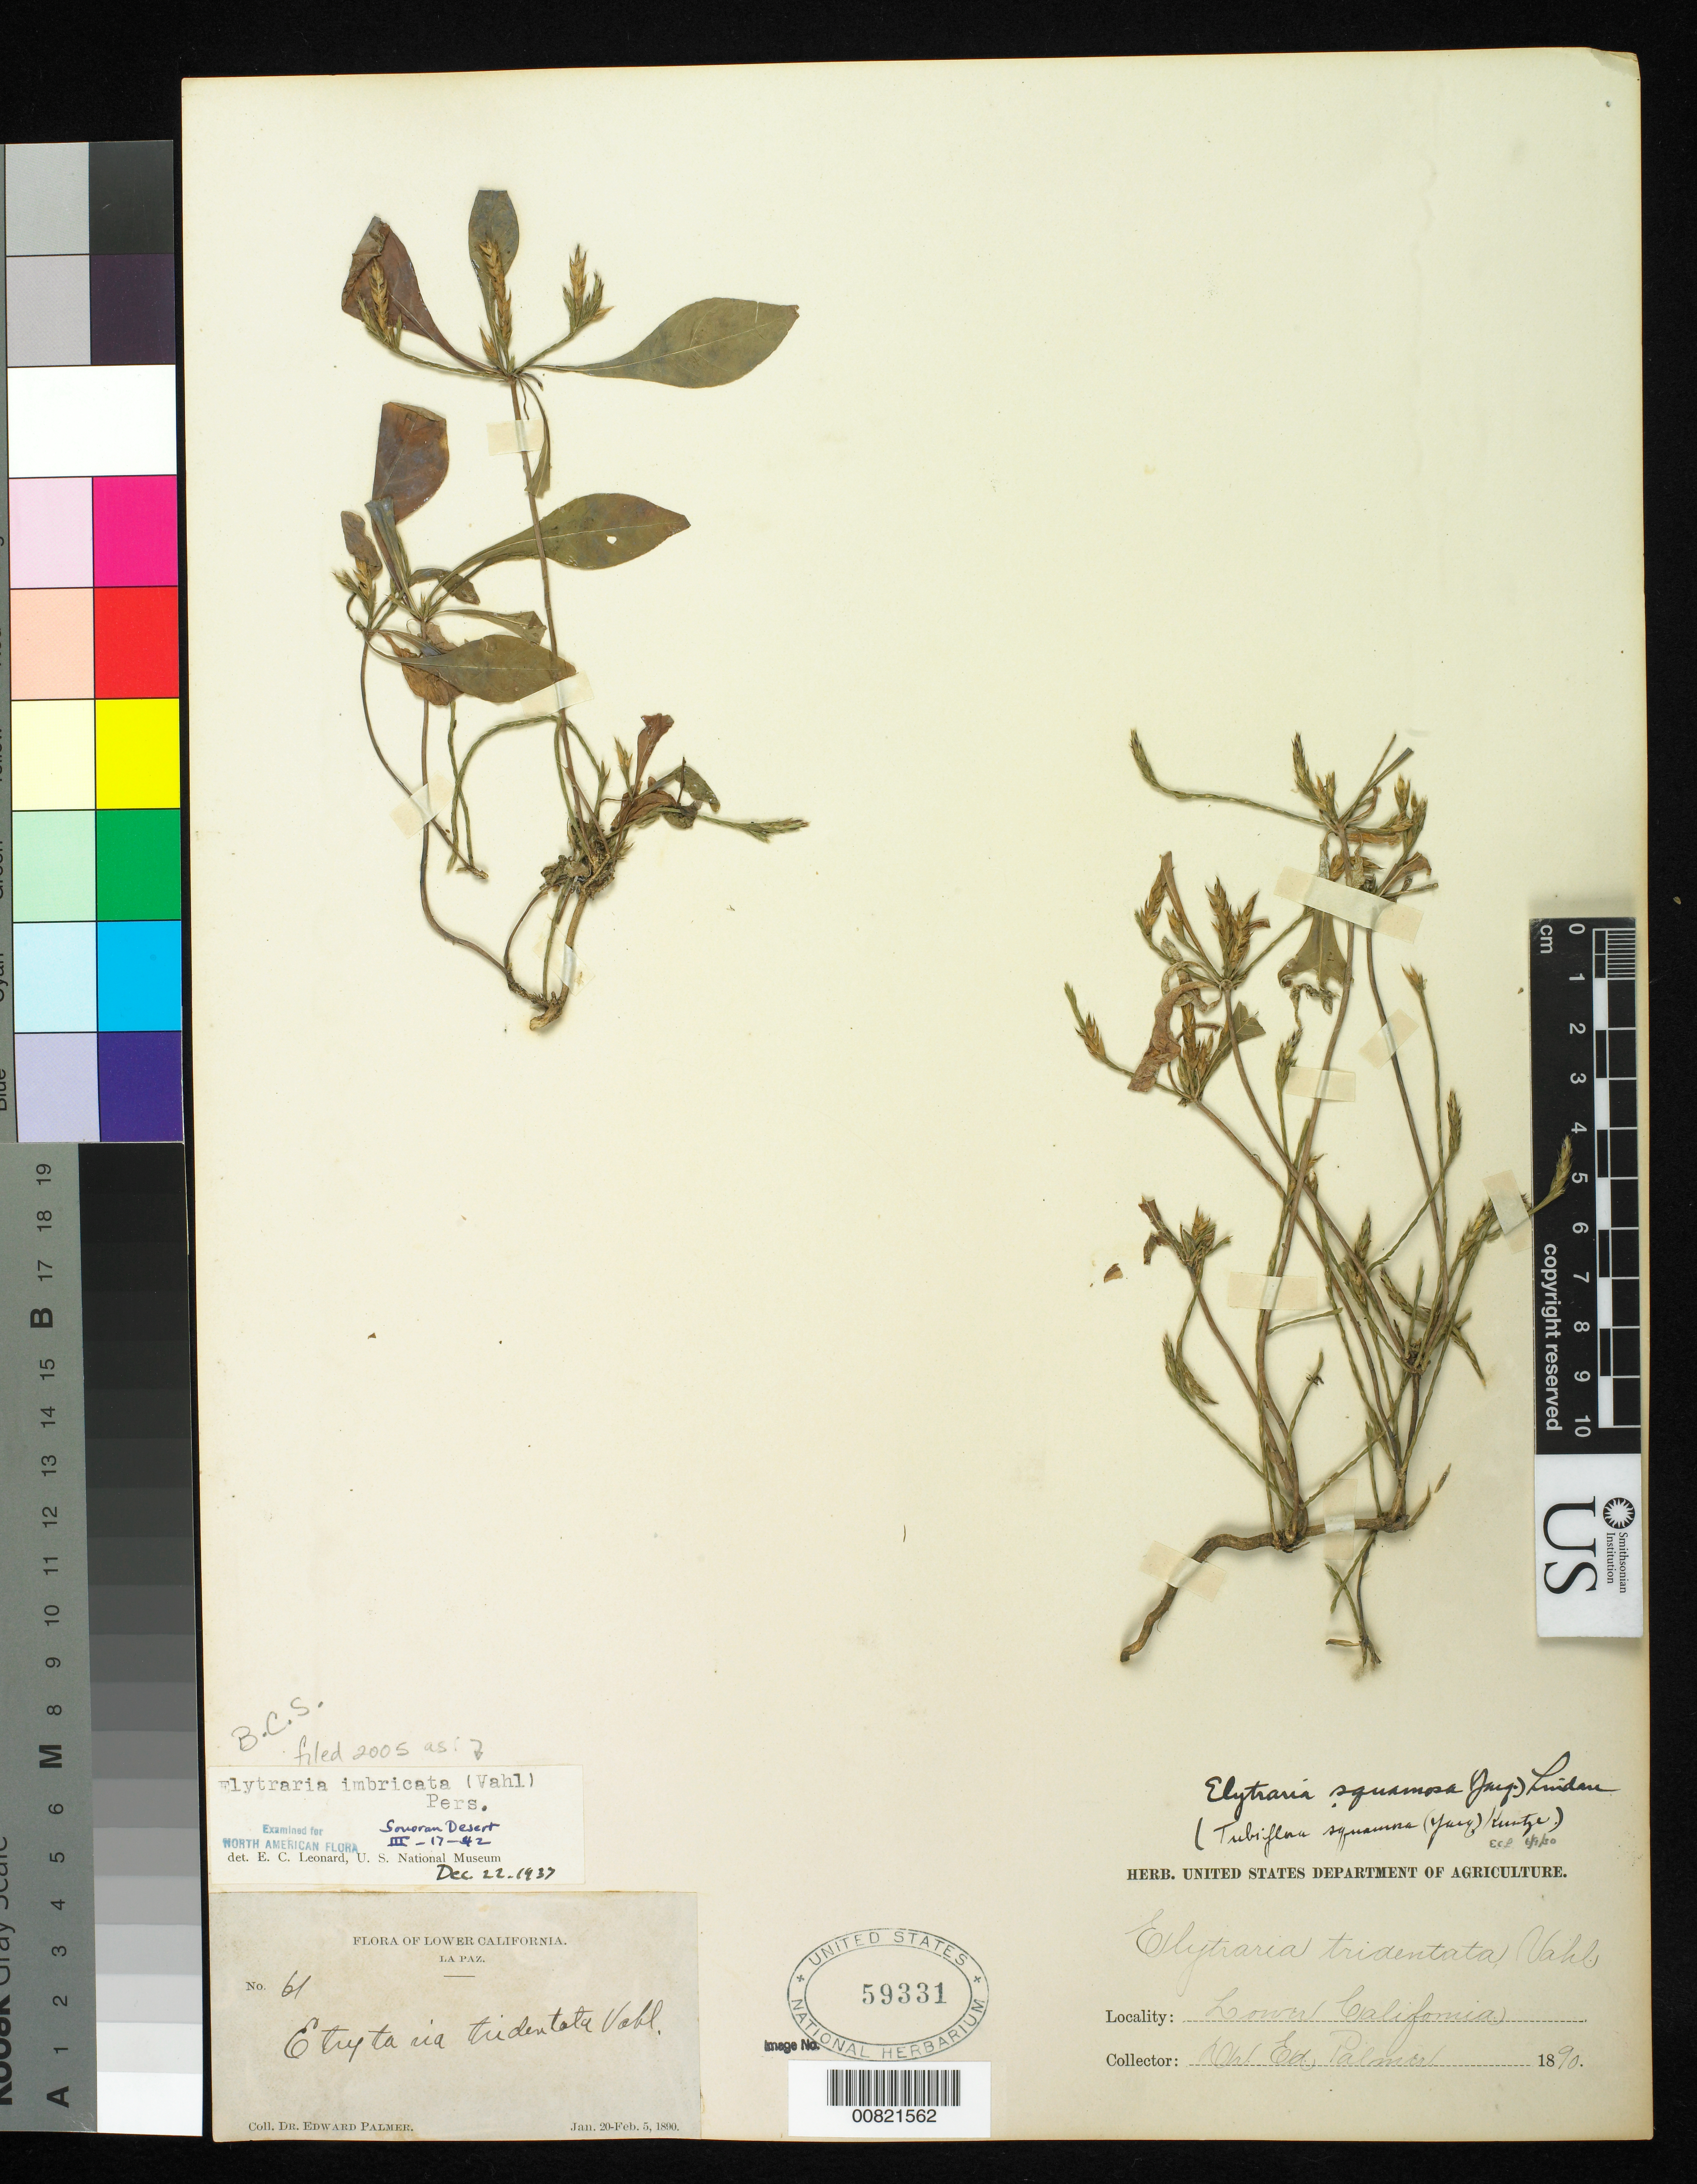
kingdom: Plantae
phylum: Tracheophyta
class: Magnoliopsida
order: Lamiales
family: Acanthaceae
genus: Elytraria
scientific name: Elytraria imbricata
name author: (Vahl) Pers.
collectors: E. Palmer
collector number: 61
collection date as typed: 20 Jan 1890 to 05 Feb 1890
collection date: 1890-01-20/1890-02-05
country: Mexico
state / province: Baja California Sur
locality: La Paz, Baja California Sur.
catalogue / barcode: US 59331